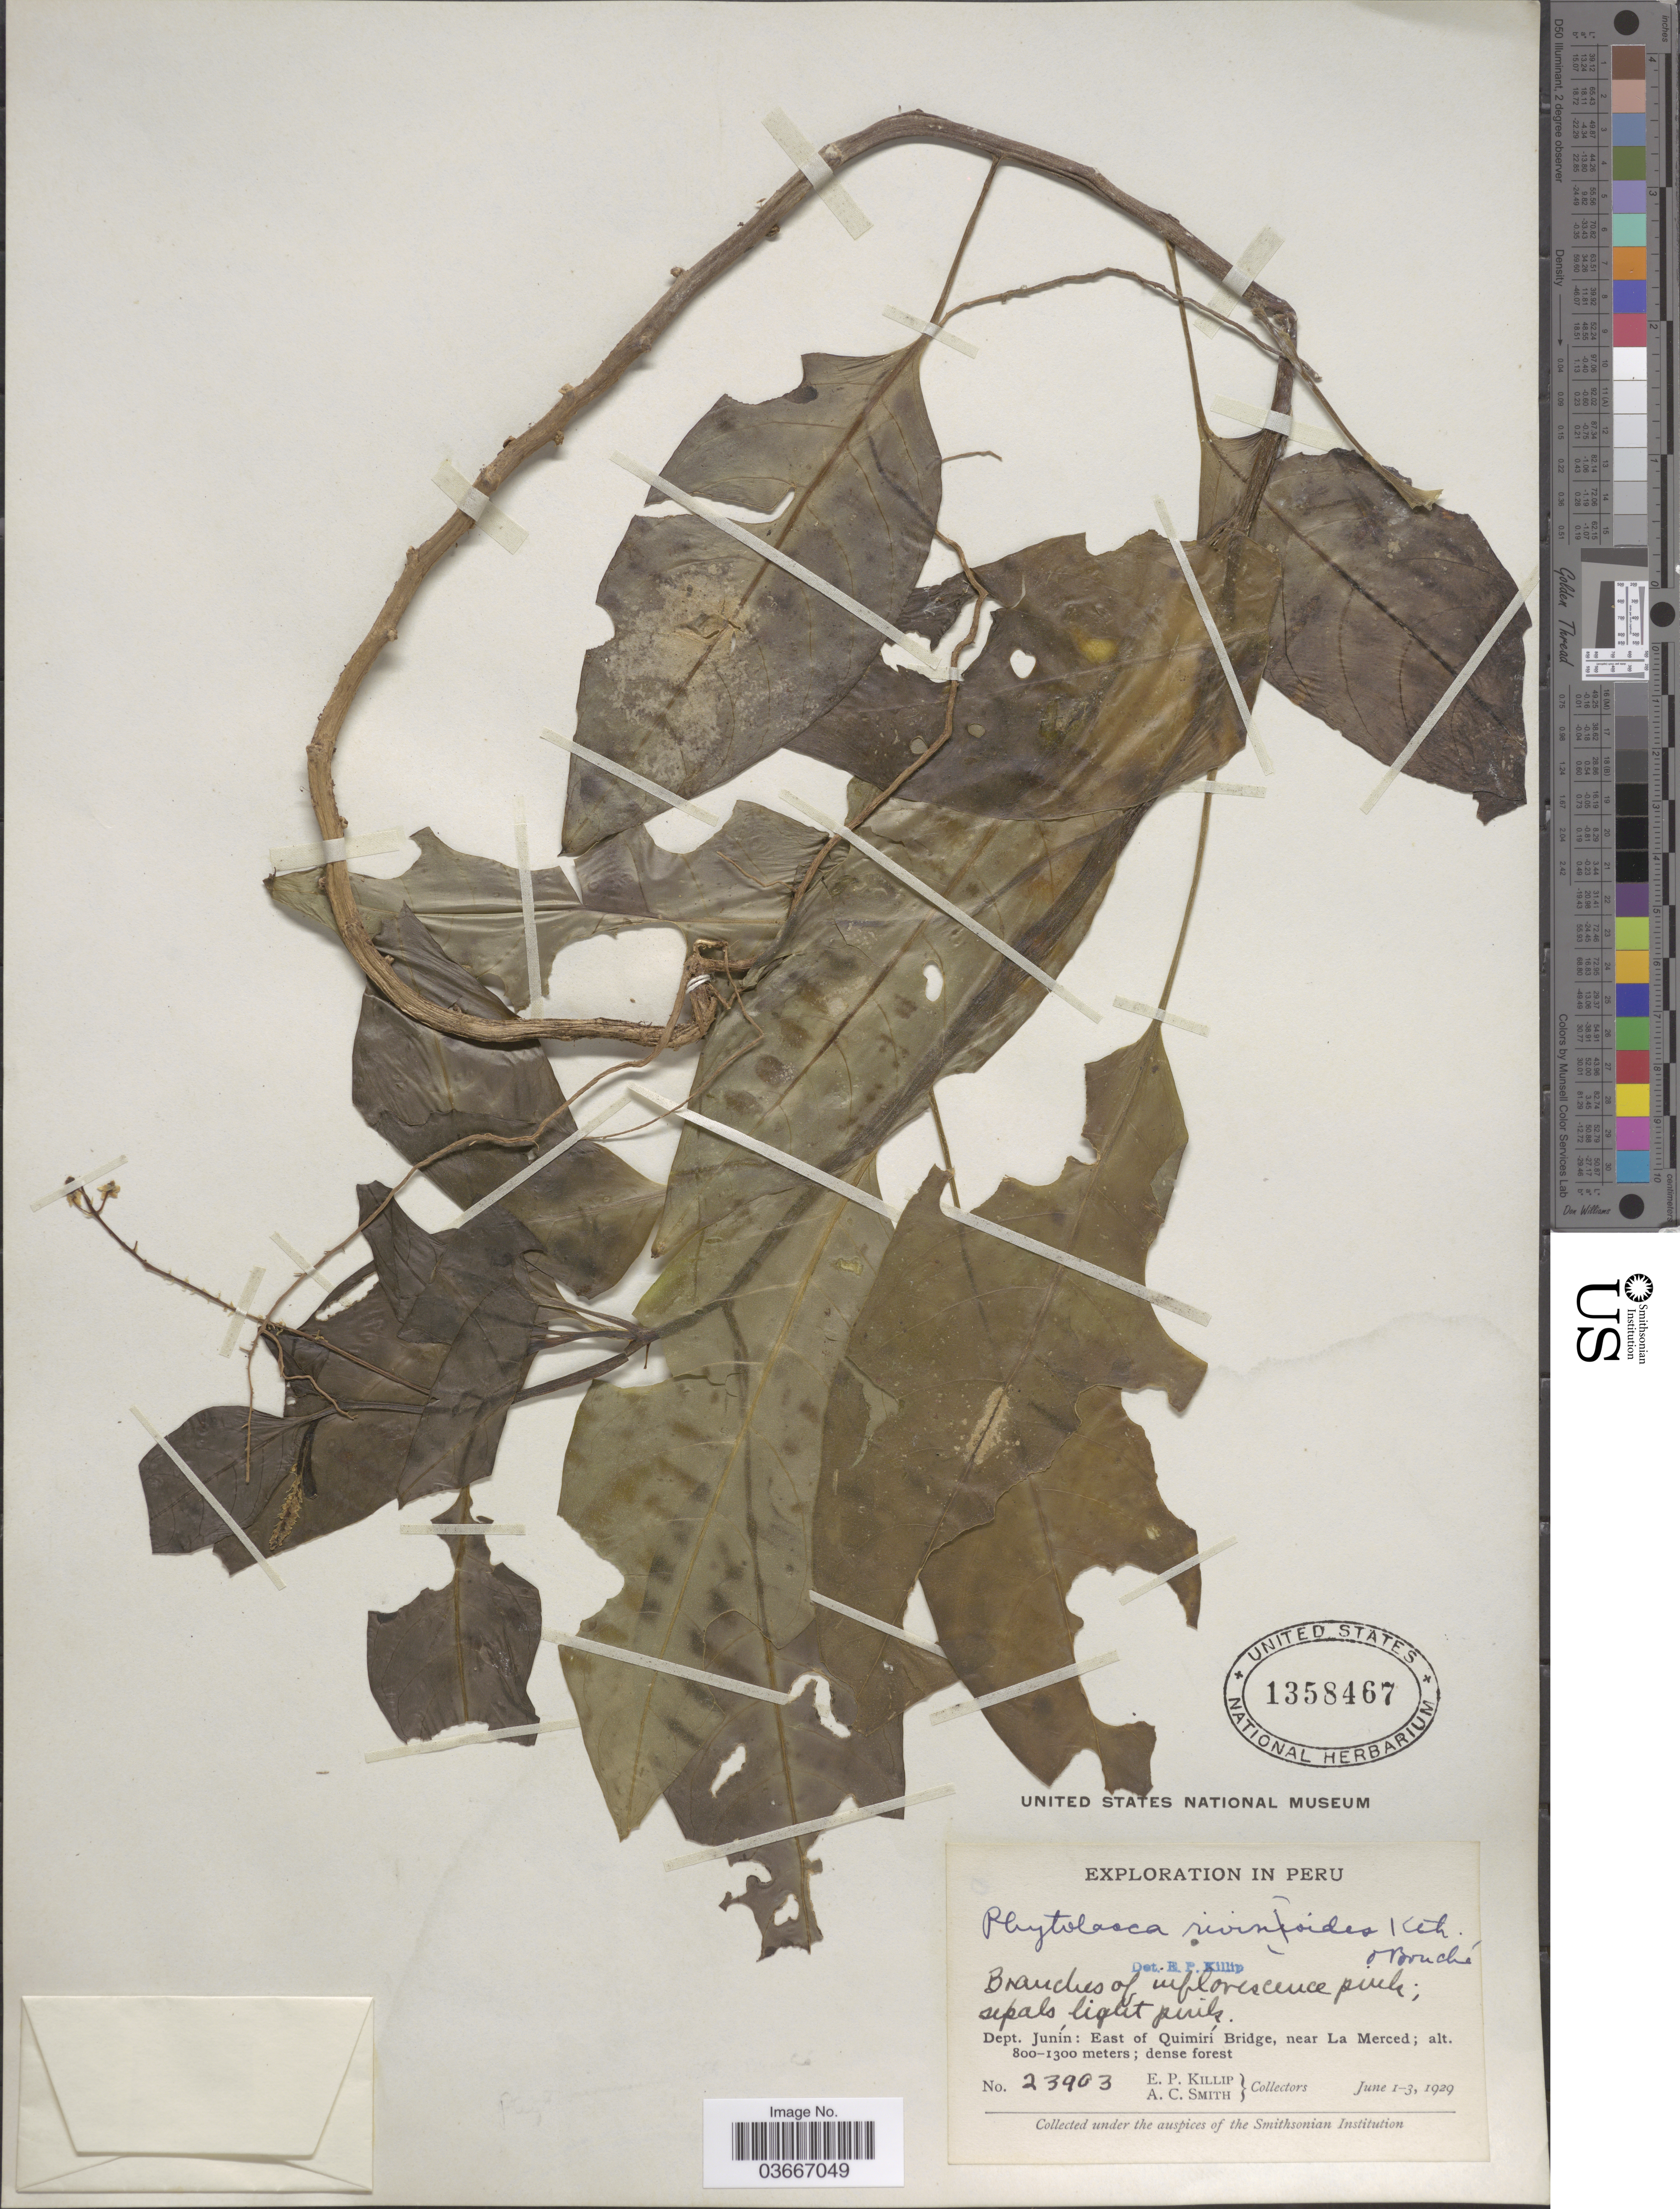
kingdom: Plantae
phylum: Tracheophyta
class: Magnoliopsida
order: Caryophyllales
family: Phytolaccaceae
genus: Phytolacca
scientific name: Phytolacca rivinoides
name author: Kunth & C.D. Bouché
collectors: E. P. Killip & A. C. Smith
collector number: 23903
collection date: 1929-06-01/1929-06-03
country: Peru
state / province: Junín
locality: Dept. Junín: East of Quimirí Bridge, near La Merced.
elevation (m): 800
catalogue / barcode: US 1358467